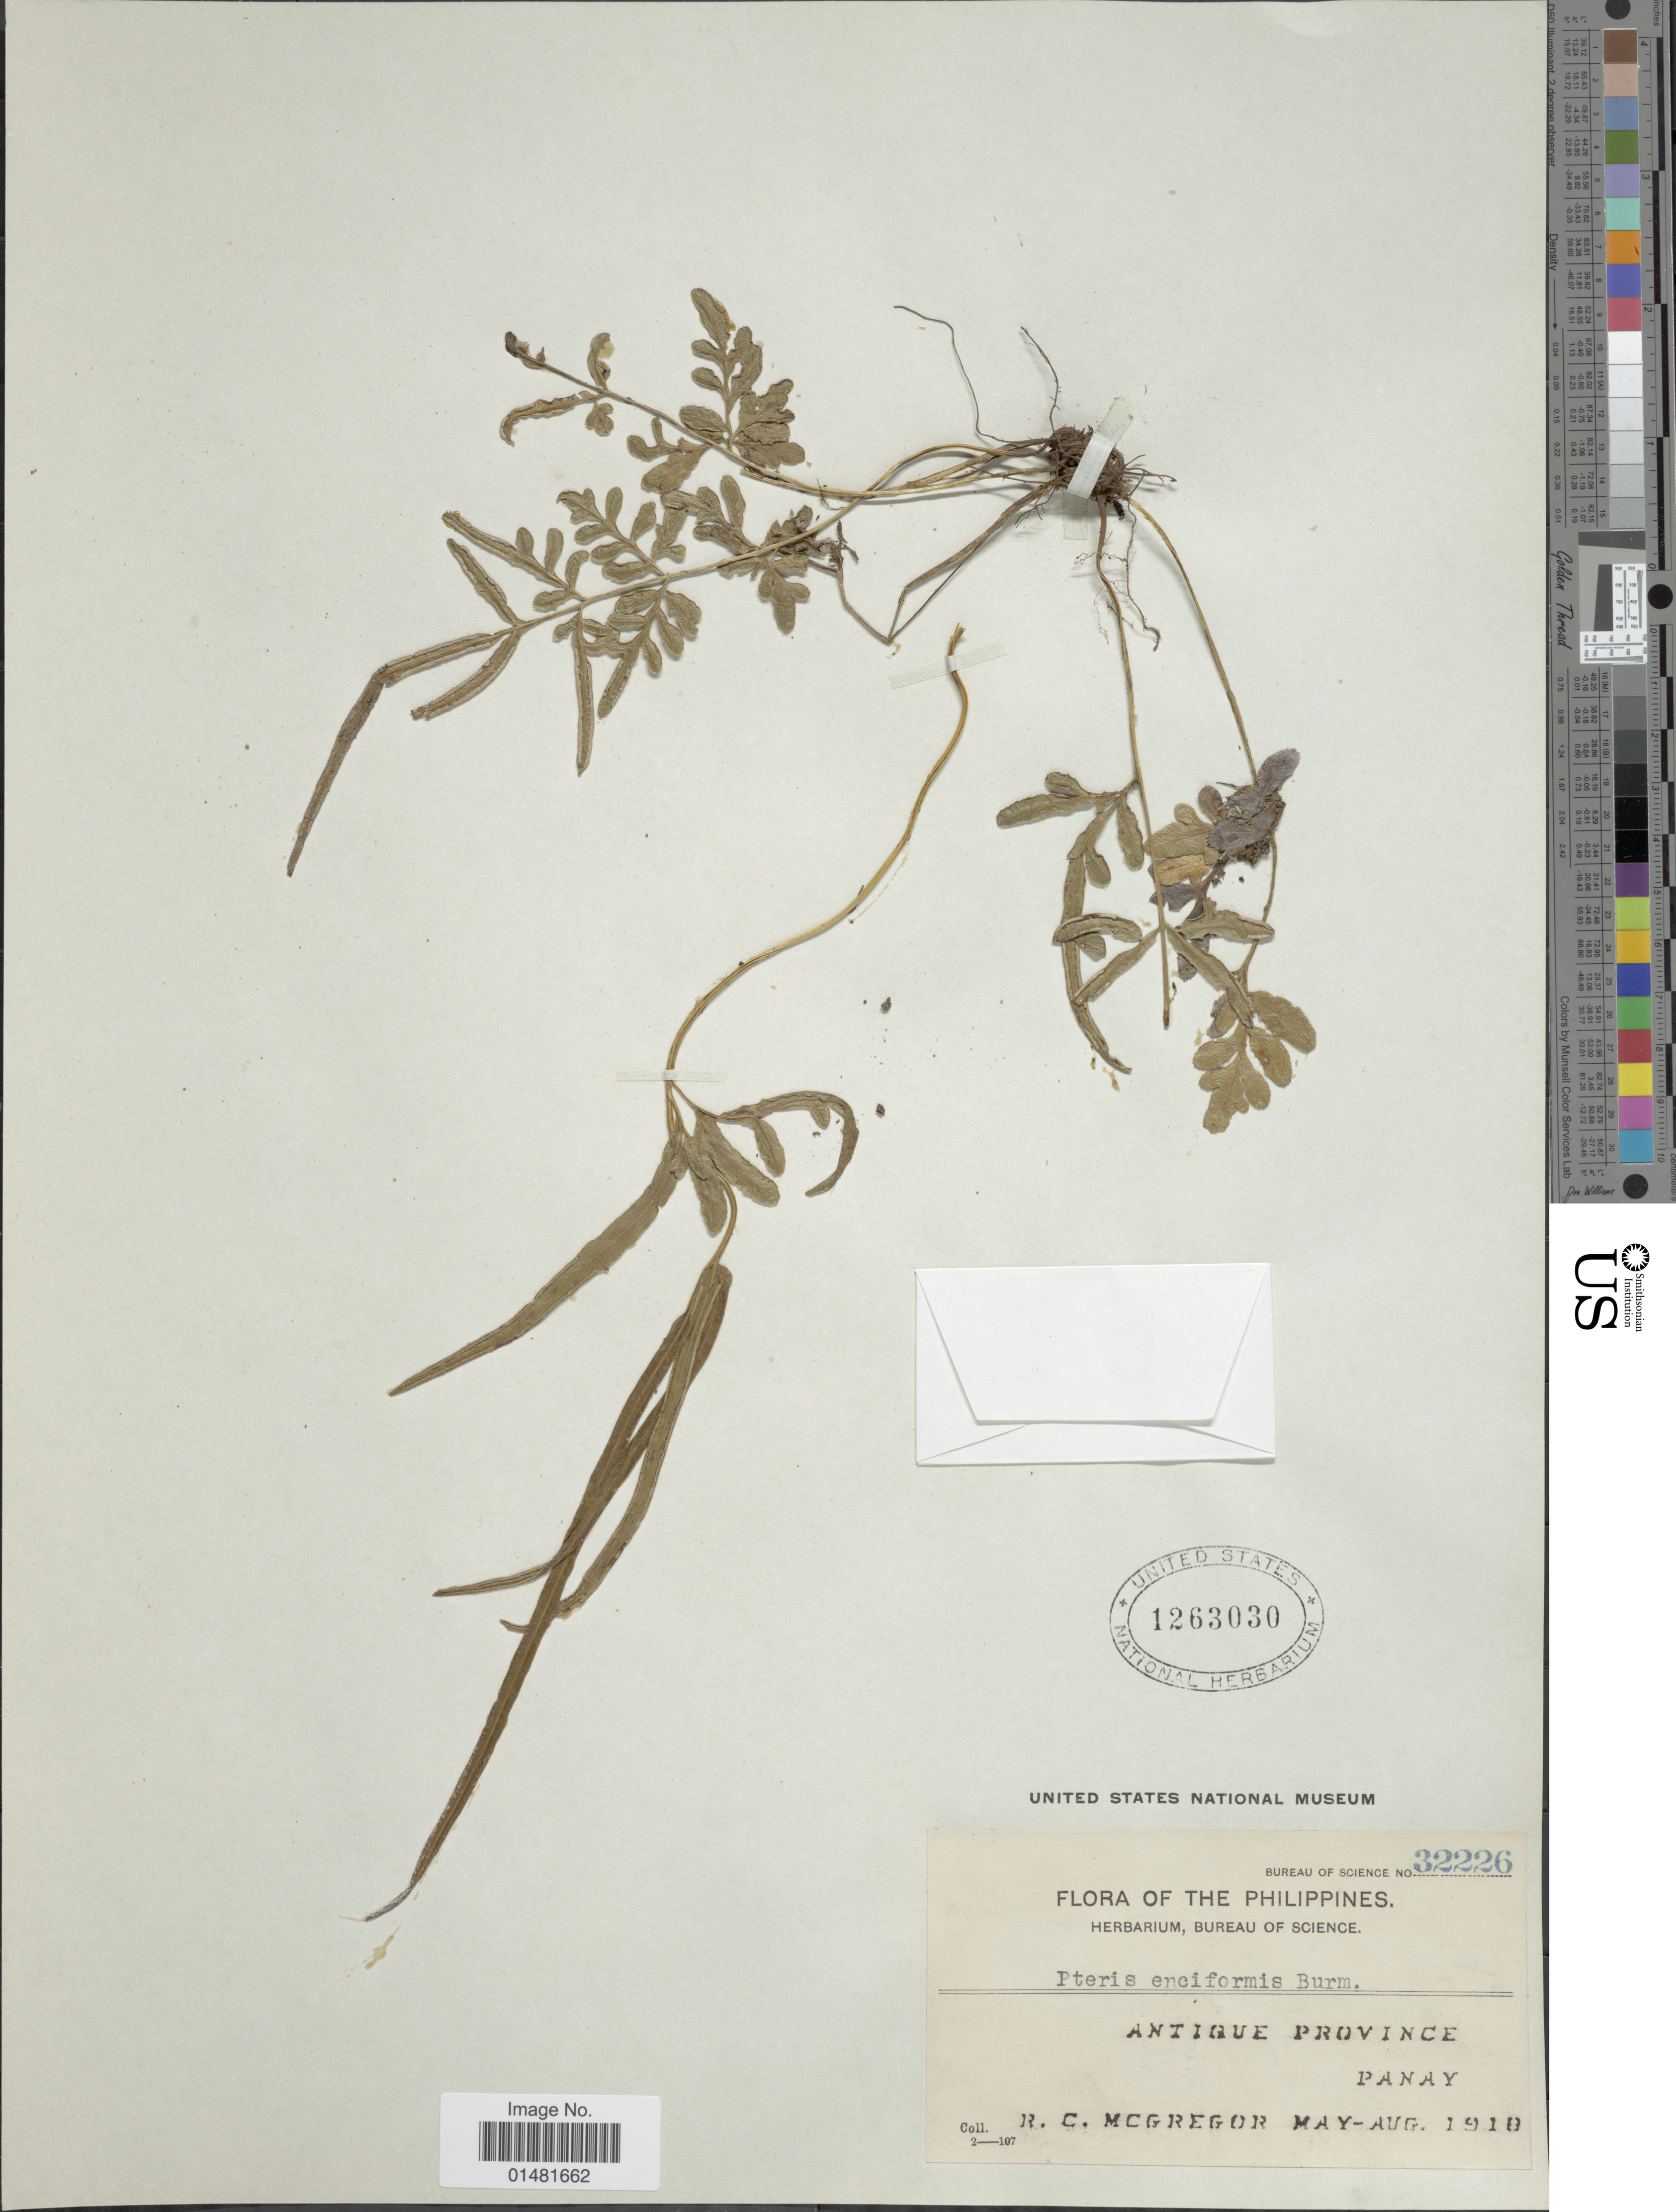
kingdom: Plantae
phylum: Tracheophyta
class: Polypodiopsida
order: Polypodiales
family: Pteridaceae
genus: Pteris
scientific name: Pteris ensiformis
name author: Burm. f.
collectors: R. C. McGregor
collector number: Bureau of Science 32226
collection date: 1910-05/1910-08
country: Philippines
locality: Antique Province, Panay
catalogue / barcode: US 1263030